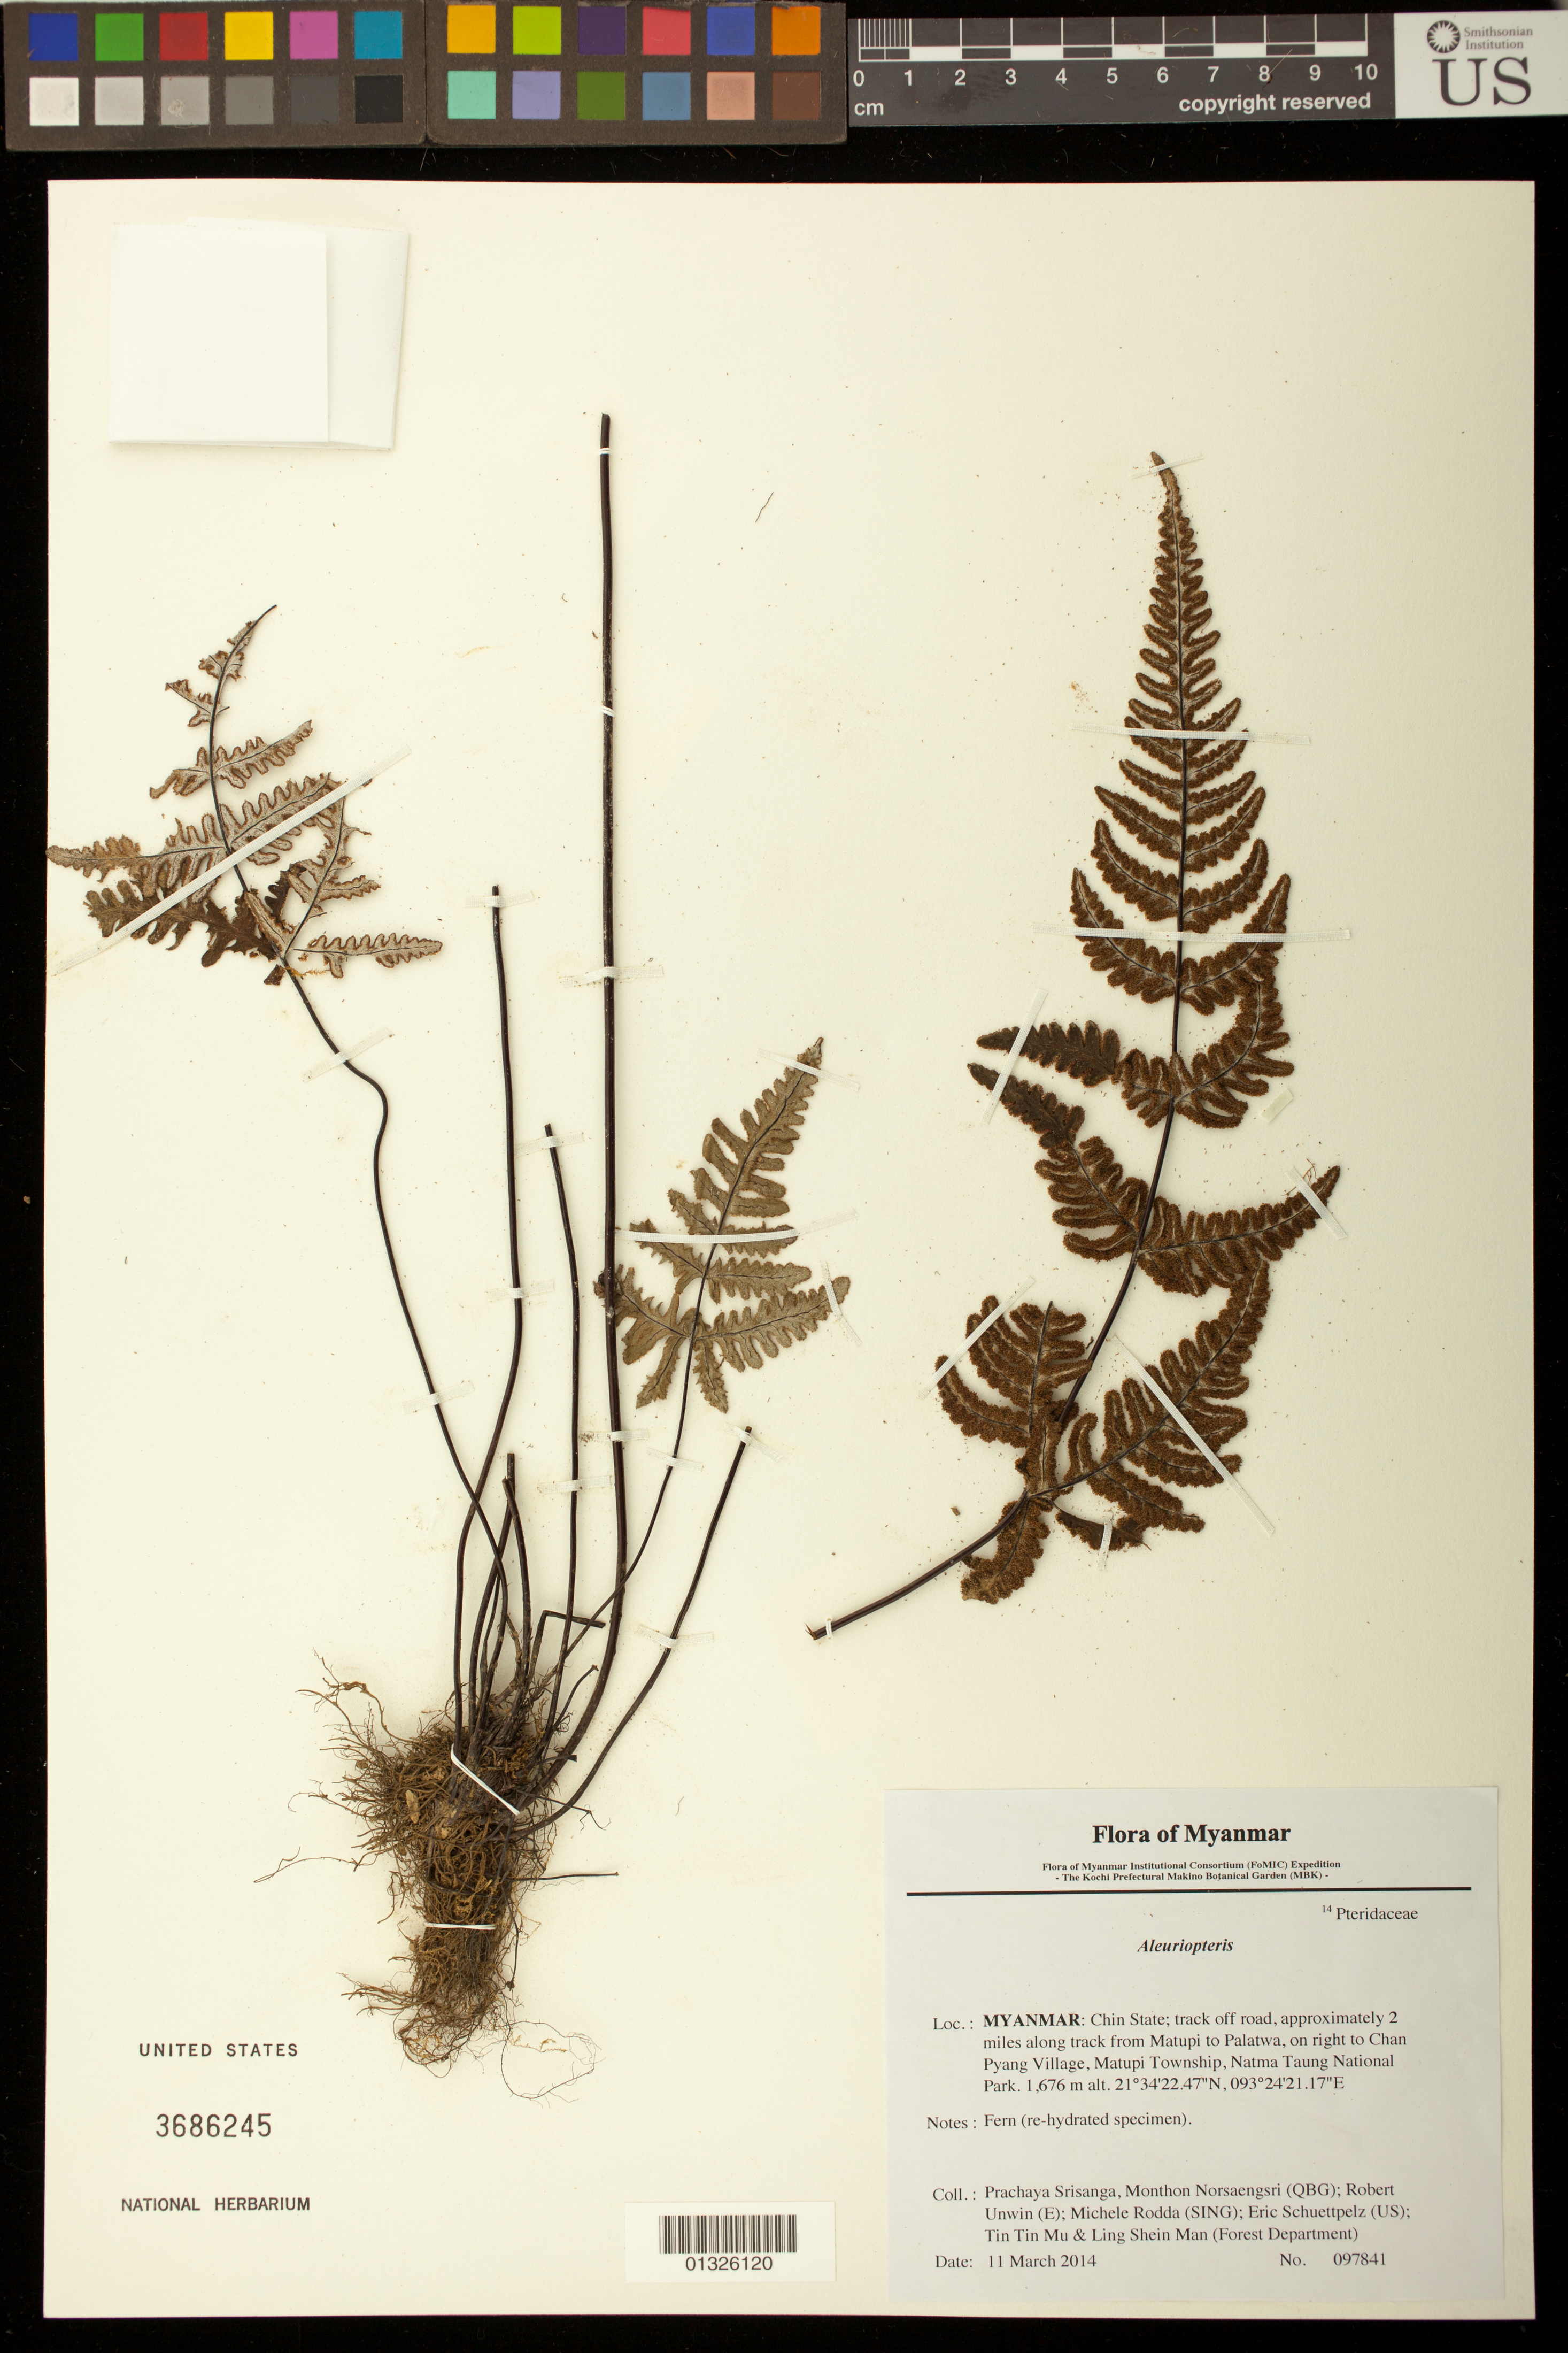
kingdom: Plantae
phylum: Tracheophyta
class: Polypodiopsida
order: Polypodiales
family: Pteridaceae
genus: Aleuritopteris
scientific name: Aleuritopteris sp.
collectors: P. Srisanga, M. Norsaengsri, R. Unwin, M. Rodda, E. Schuettpelz, Tin Tin Mu & Ling Shein Man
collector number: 97841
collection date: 2014-03-11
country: Myanmar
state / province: Chin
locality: Track off road, approximately 2 miles along track from Matupi to Palatwa, on right to Chan Pyang Village, Matupi Township, Natma Taung National Park.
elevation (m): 1676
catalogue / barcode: US 3686245